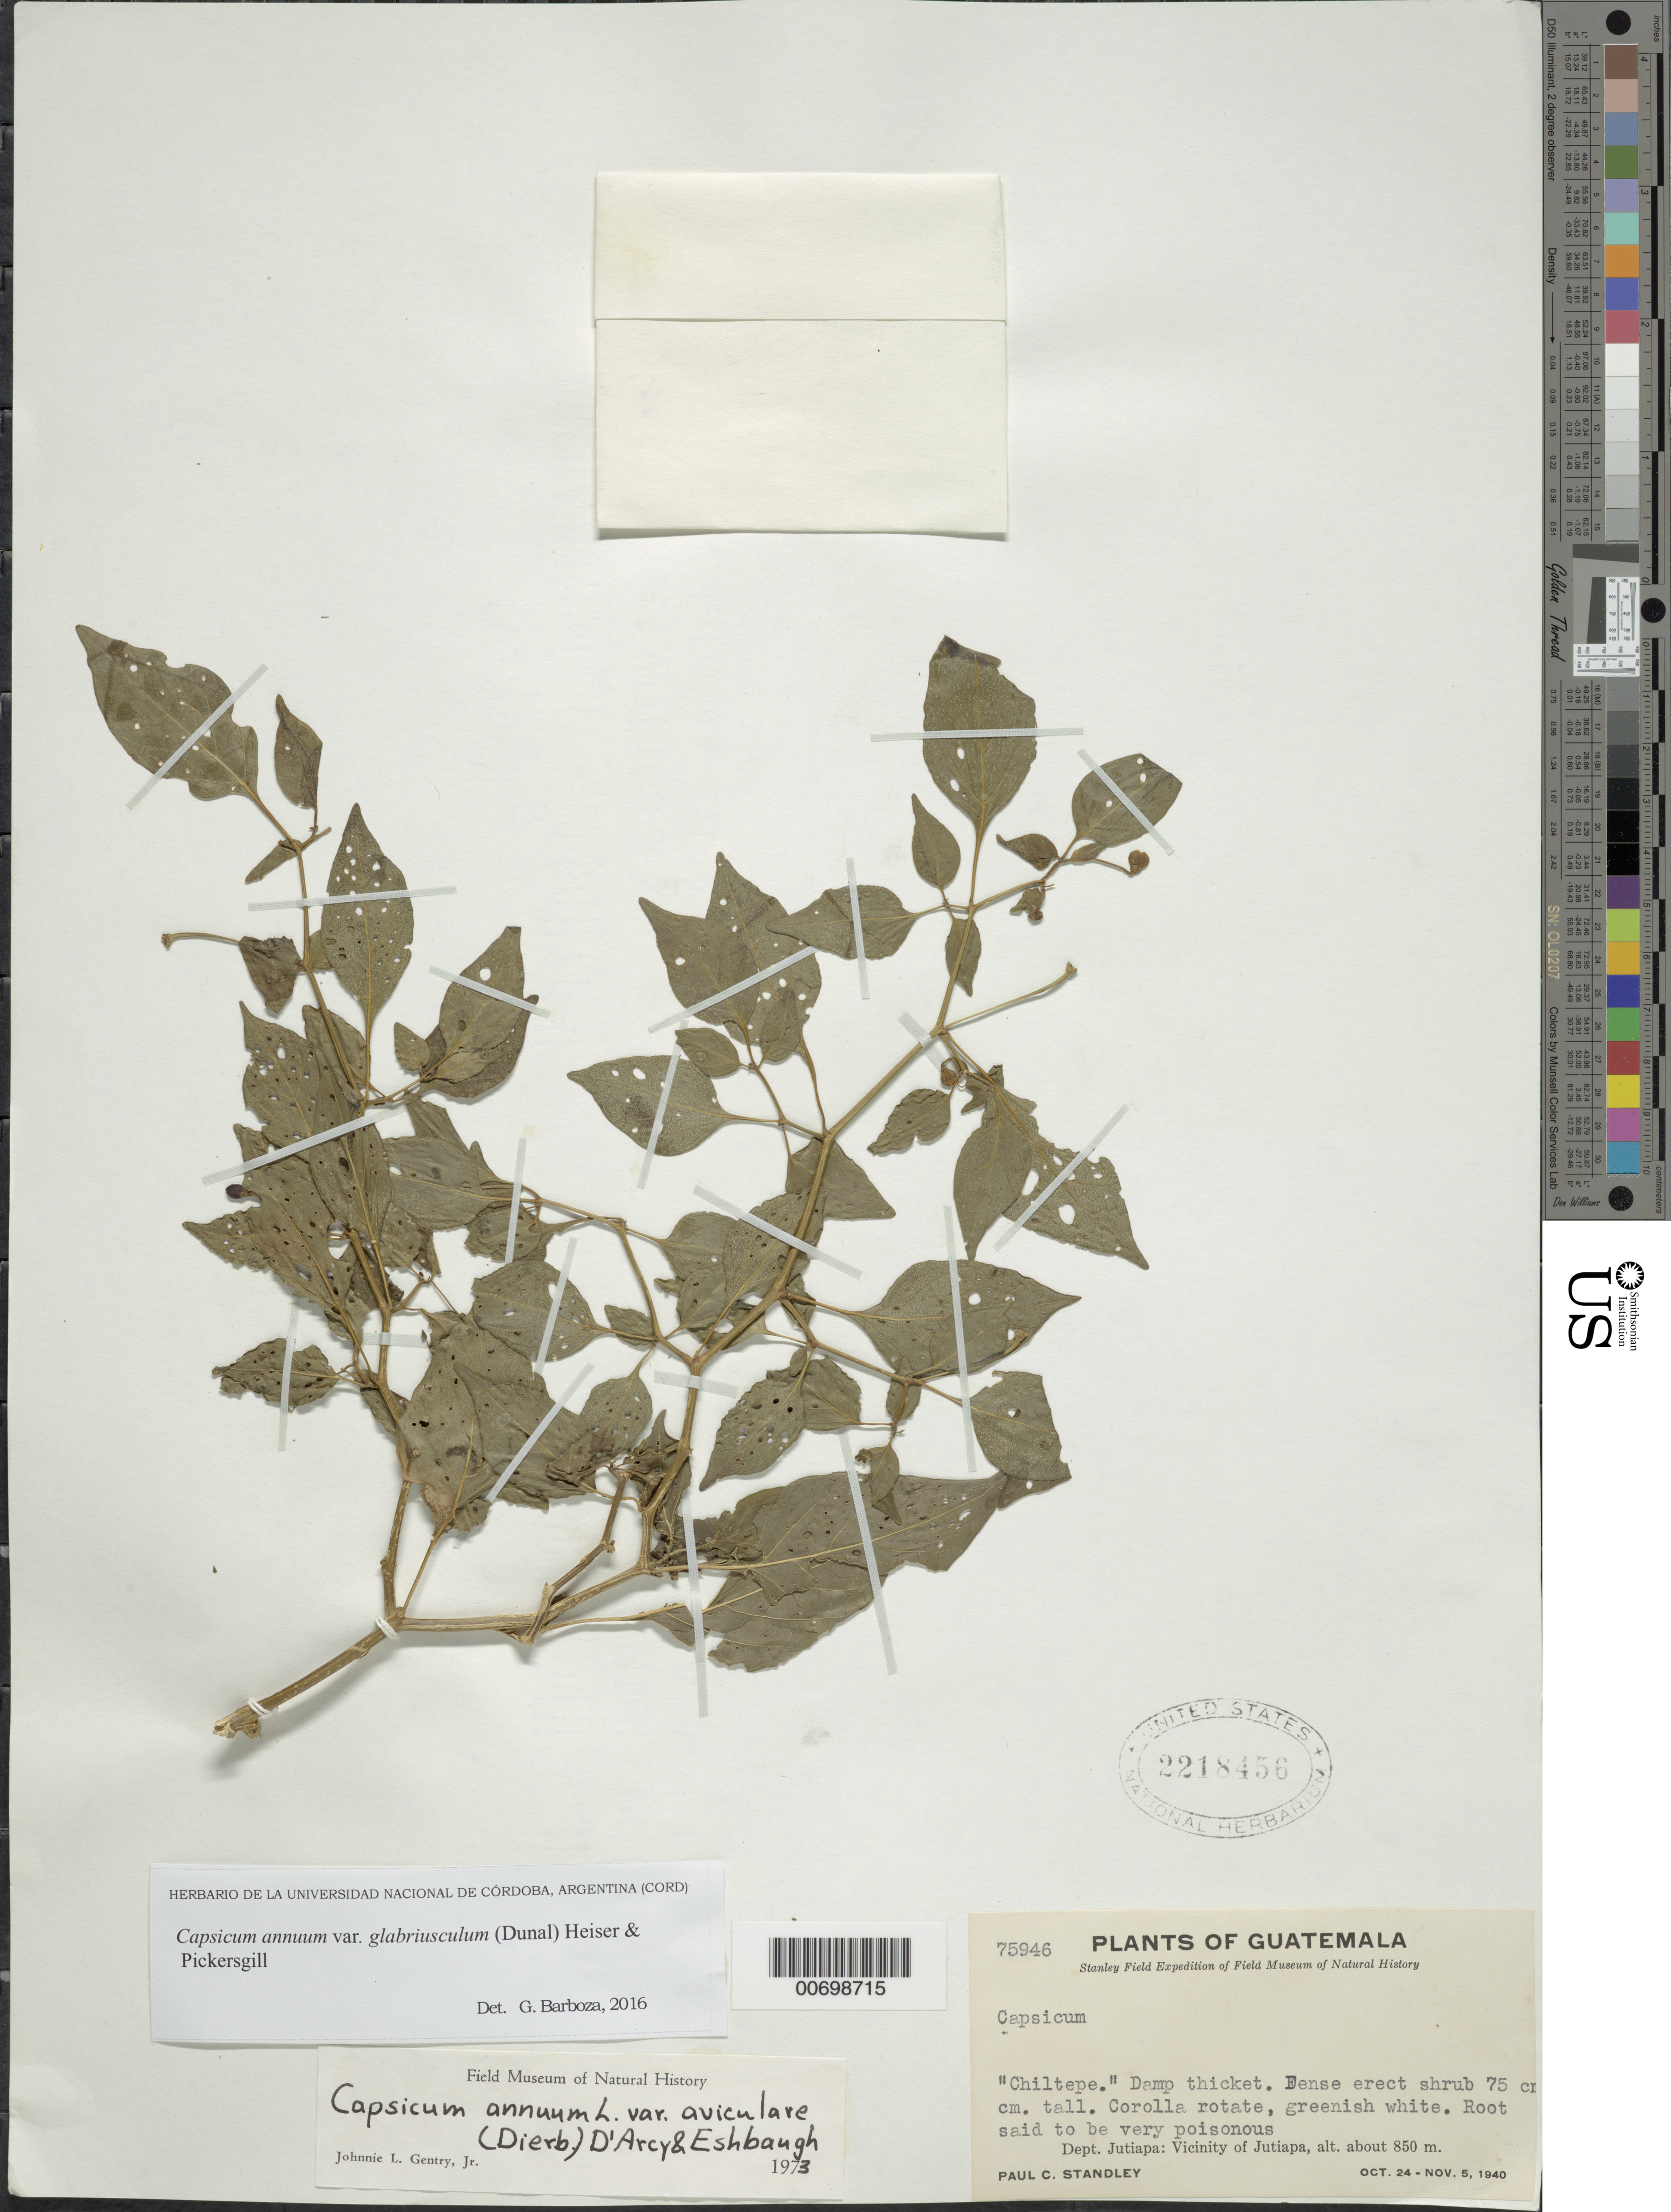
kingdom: Plantae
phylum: Tracheophyta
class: Magnoliopsida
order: Solanales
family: Solanaceae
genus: Capsicum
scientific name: Capsicum annuum var. glabriusculum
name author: (Dunal) Heiser & Pickersgill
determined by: Barboza, G. E., (CORD), Museo Botanico - Cordoba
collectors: P. C. Standley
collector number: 75946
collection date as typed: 24 Oct 1940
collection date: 1940-10-24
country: Guatemala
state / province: Jutiapa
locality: Vicinity of Jutiapa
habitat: Damp ticket.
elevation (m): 850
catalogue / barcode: US 2218456